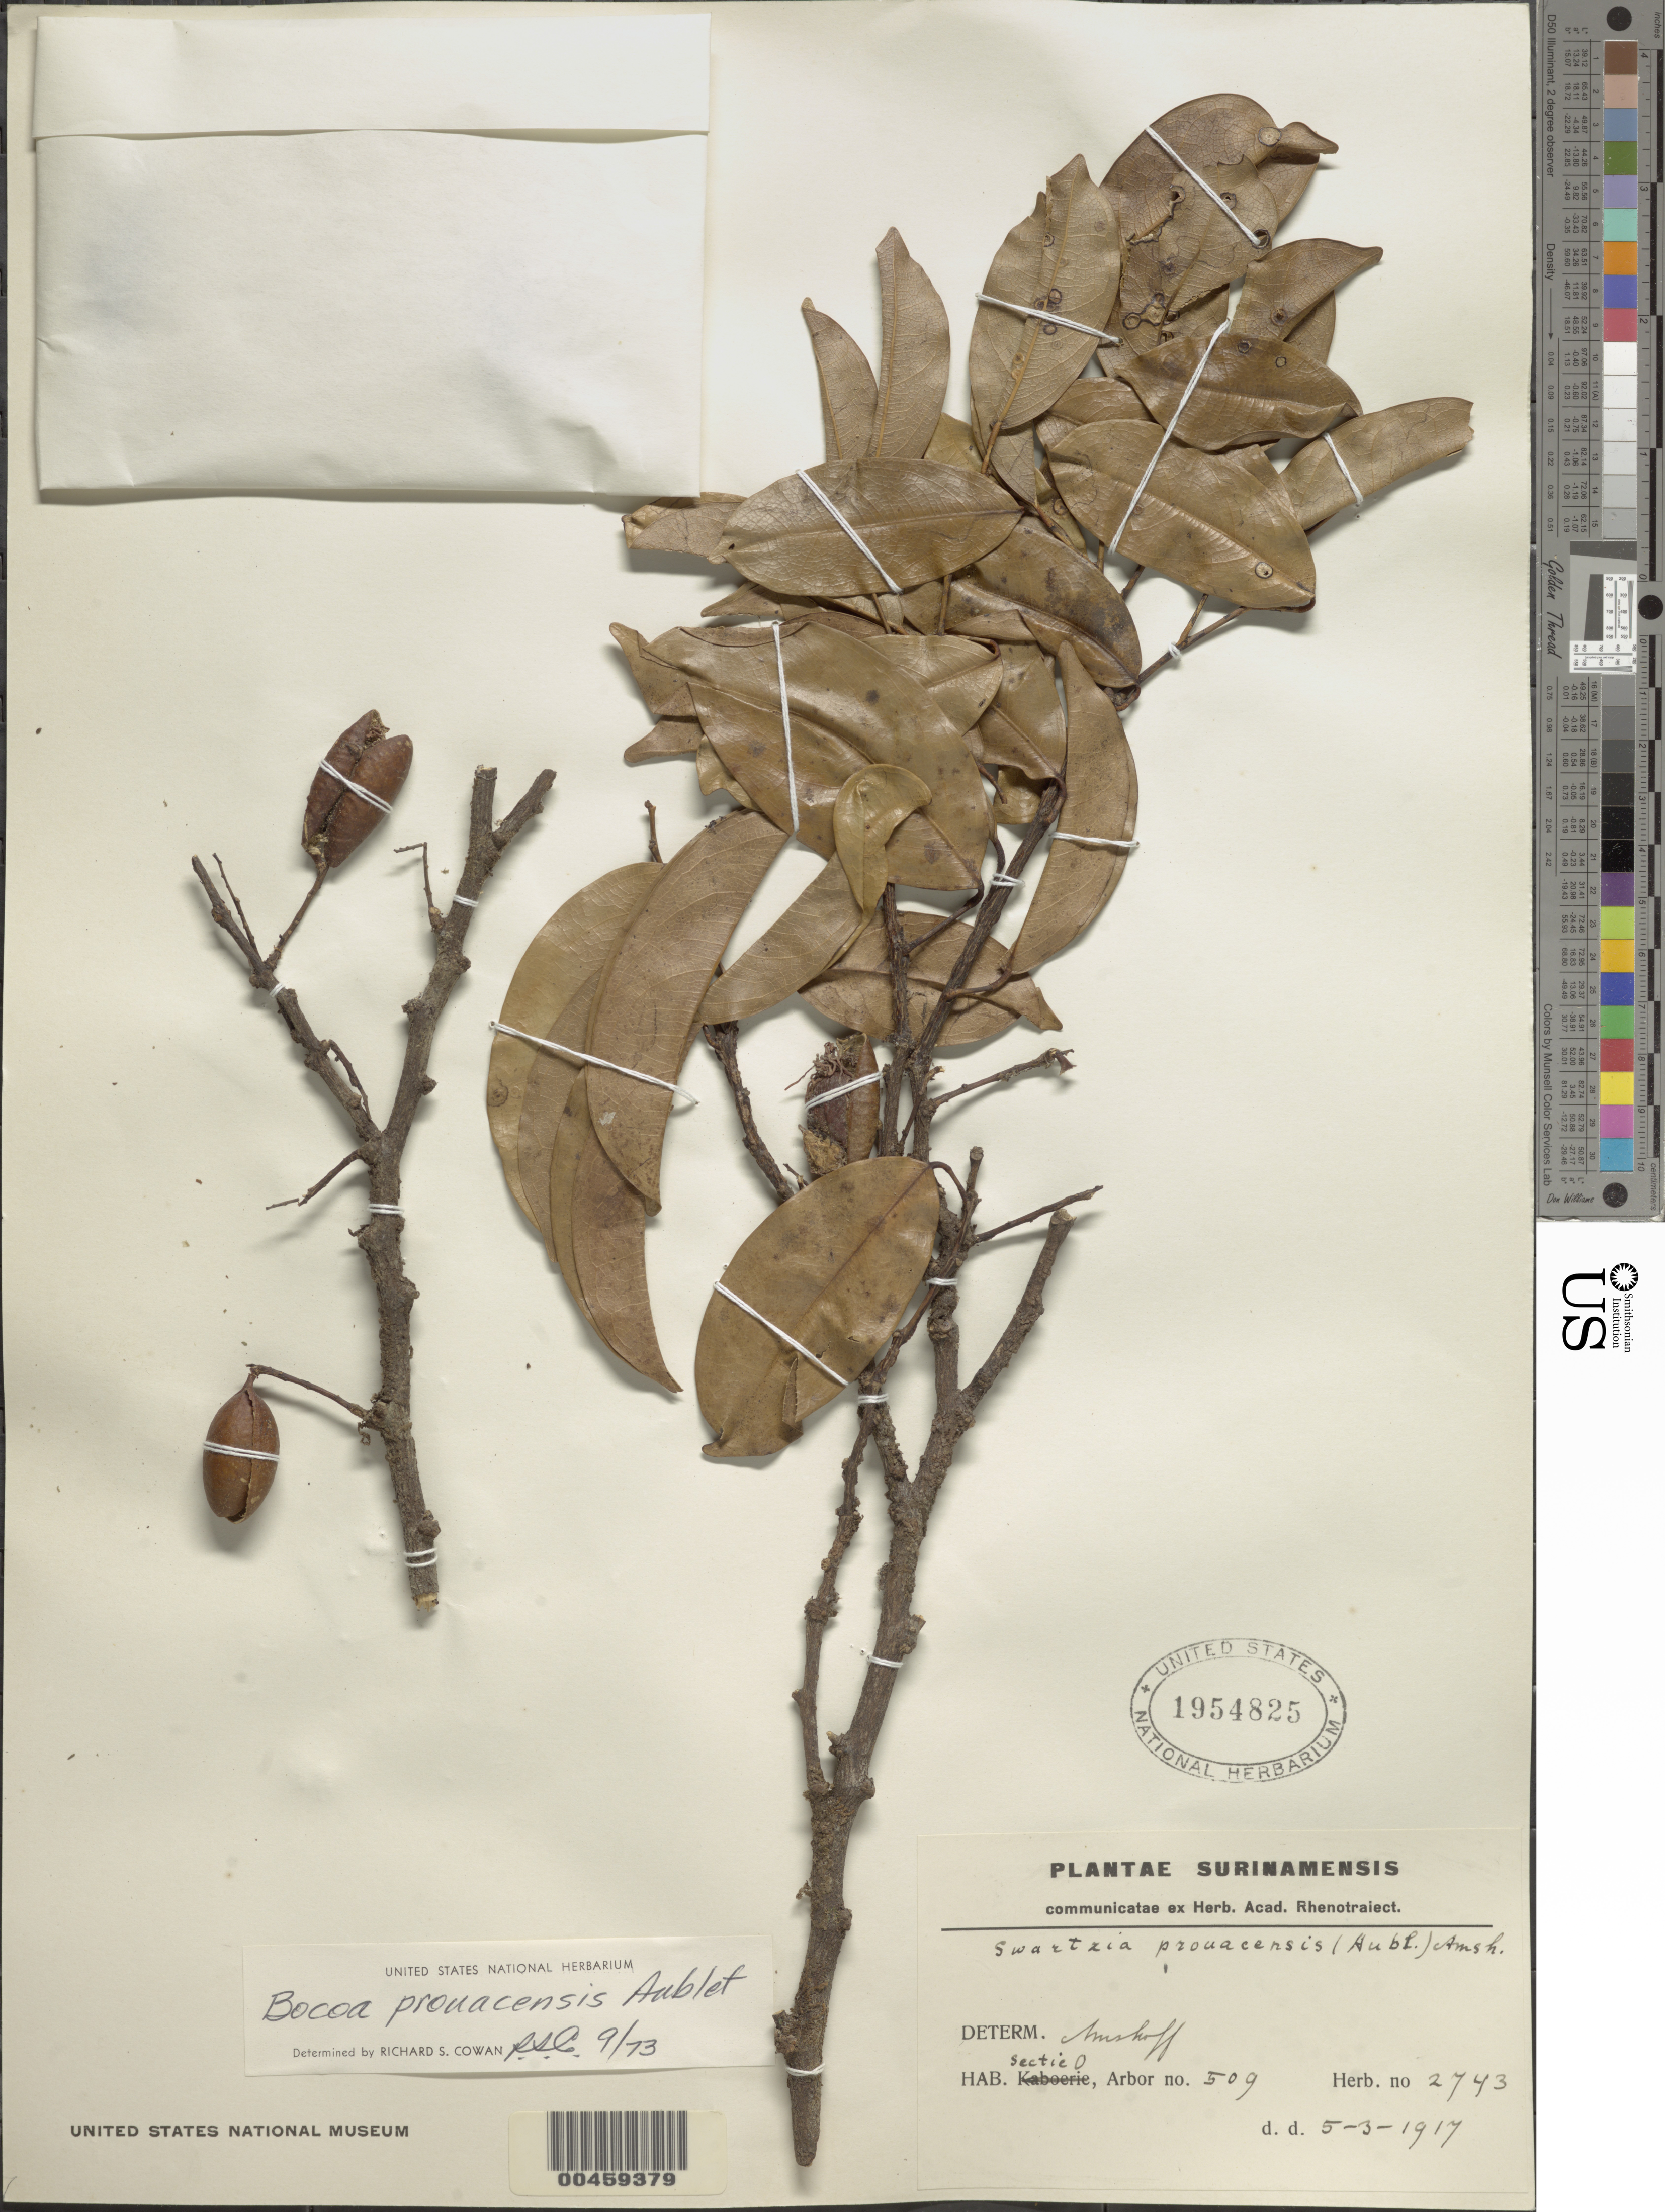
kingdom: Plantae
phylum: Tracheophyta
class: Magnoliopsida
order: Fabales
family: Fabaceae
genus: Bocoa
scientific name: Bocoa prouacensis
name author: Aubl.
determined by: Cowan, R. S.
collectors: ex herb. Acad. Rhenotraiect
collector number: Arbor No. 509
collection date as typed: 05 Mar 1917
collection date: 1917-03-05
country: Suriname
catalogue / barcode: US 1954825